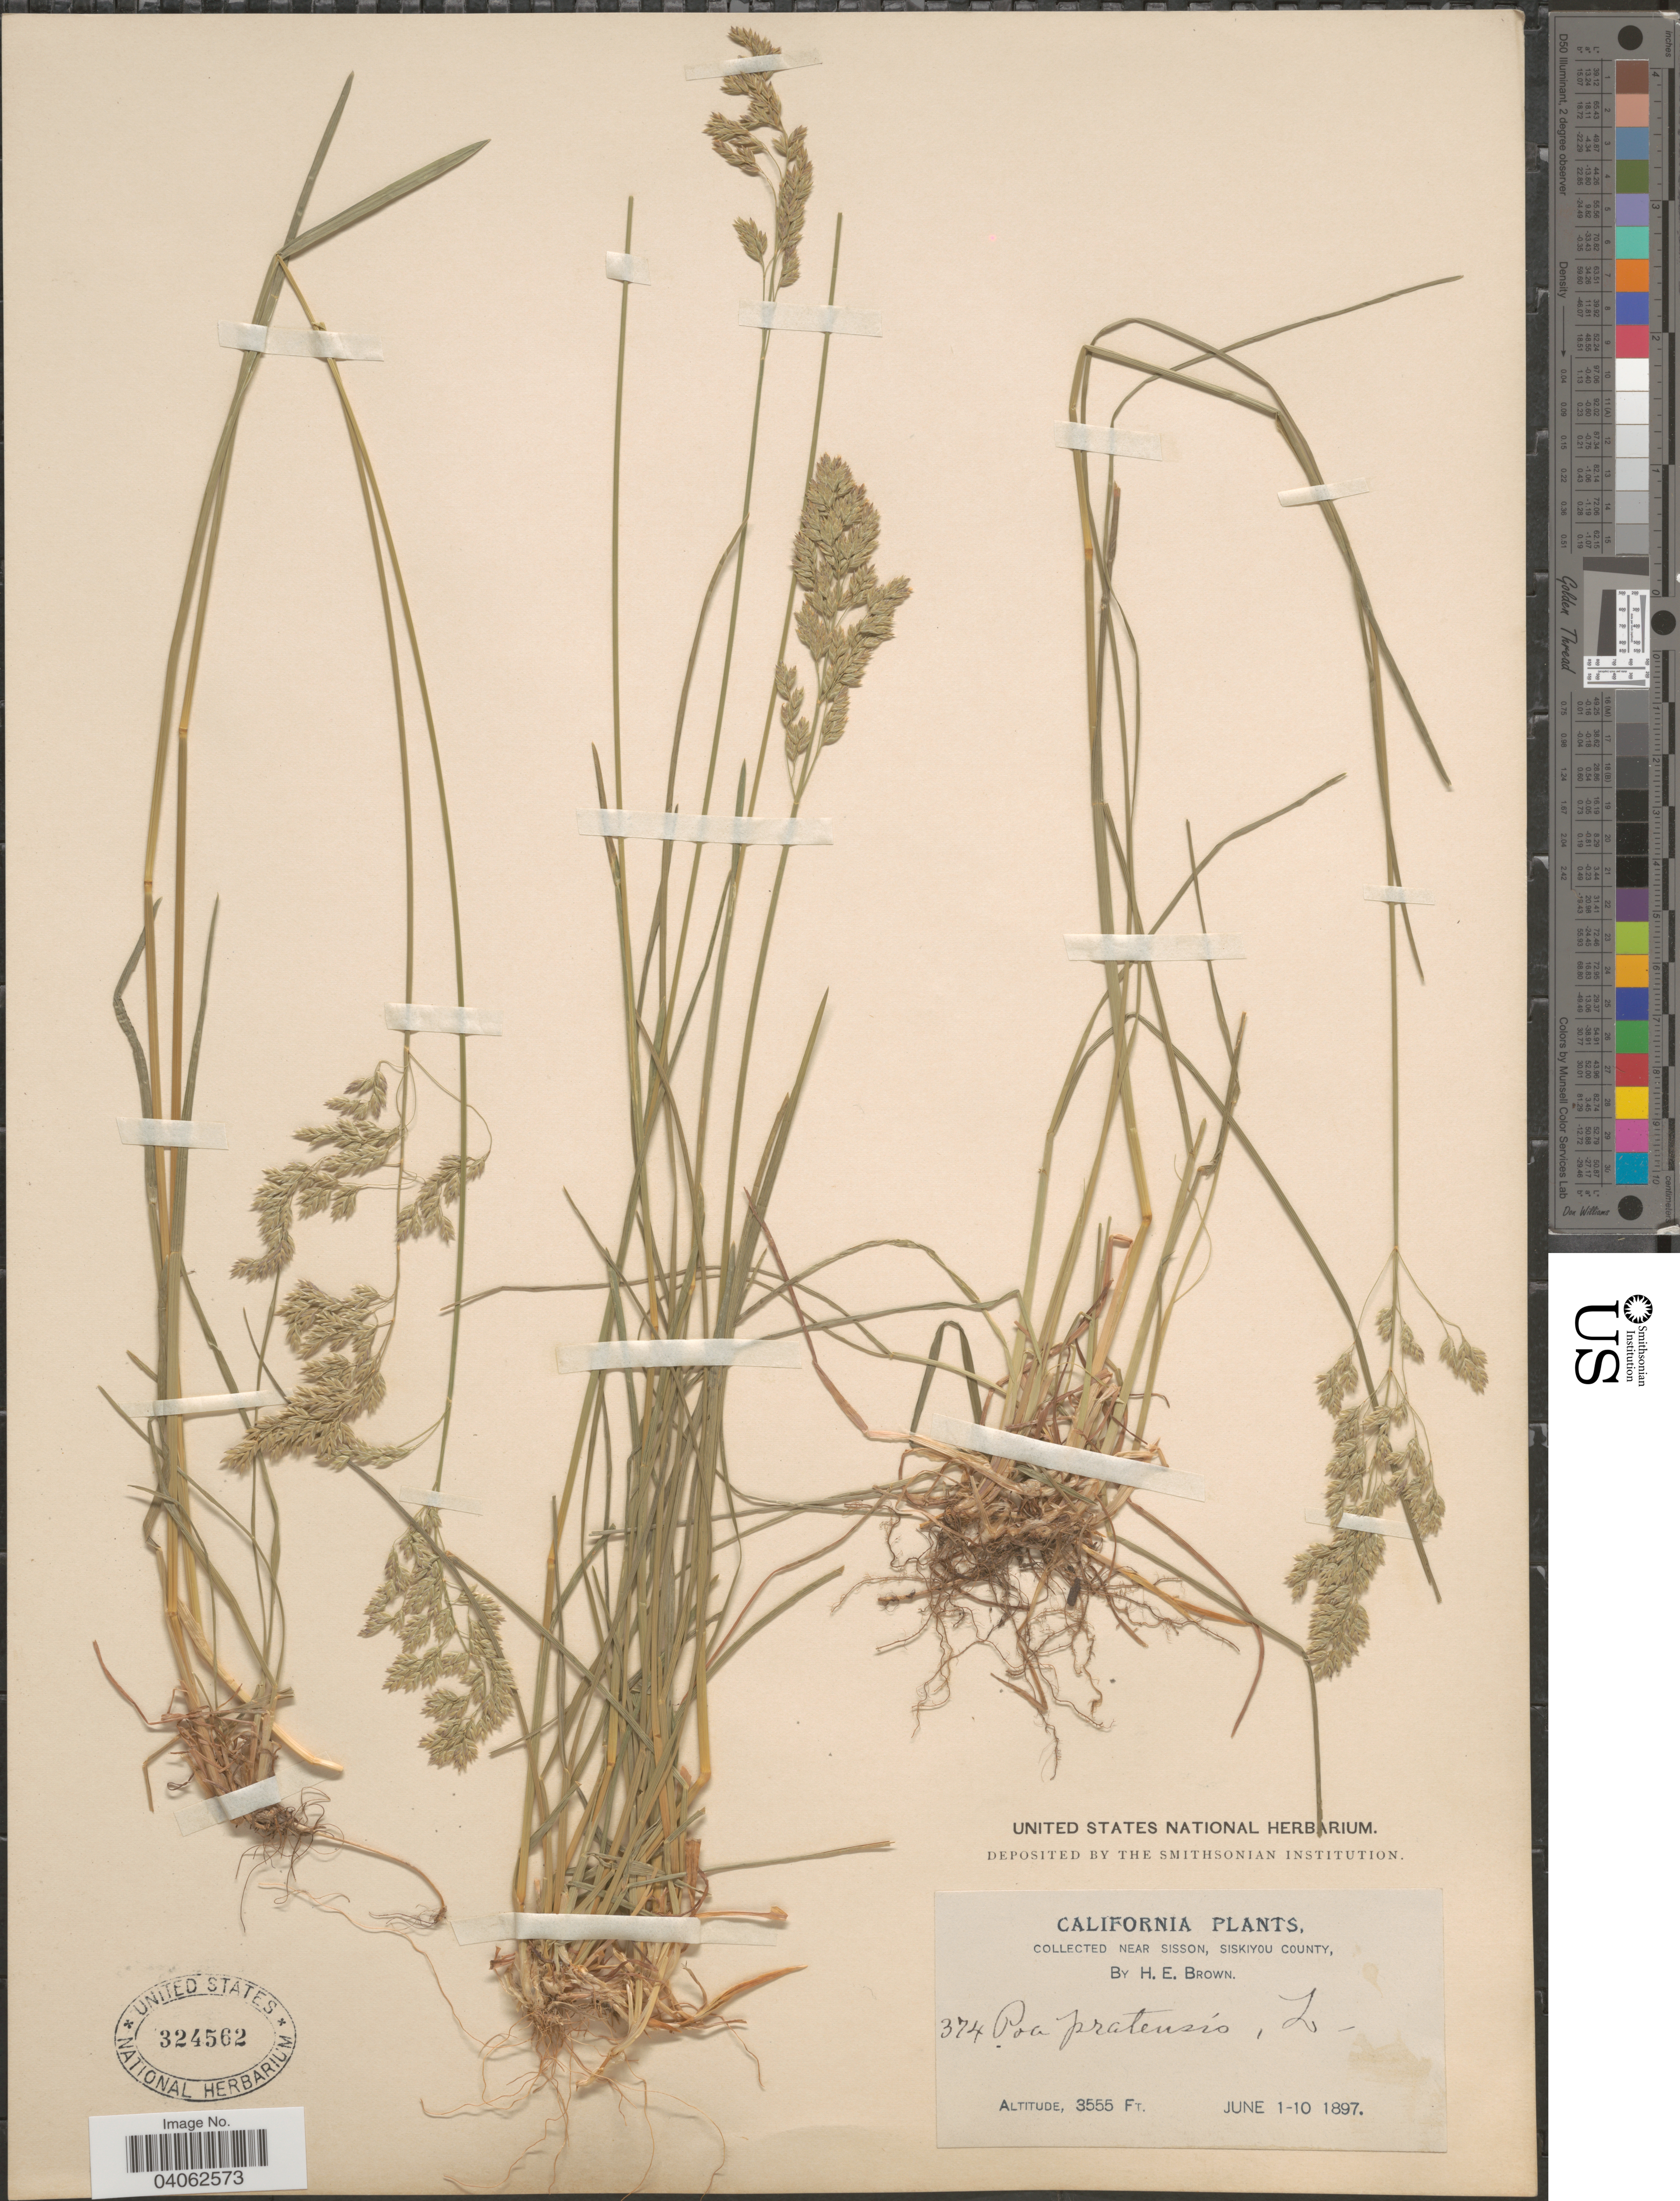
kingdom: Plantae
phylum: Tracheophyta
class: Liliopsida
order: Poales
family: Poaceae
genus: Poa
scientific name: Poa pratensis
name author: L.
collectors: H. E. Brown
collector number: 374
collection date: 1897-06-01/1897-06-10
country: United States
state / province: California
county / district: Siskiyou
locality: Near Sisson, Siskiyou County.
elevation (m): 1084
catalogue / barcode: US 324562